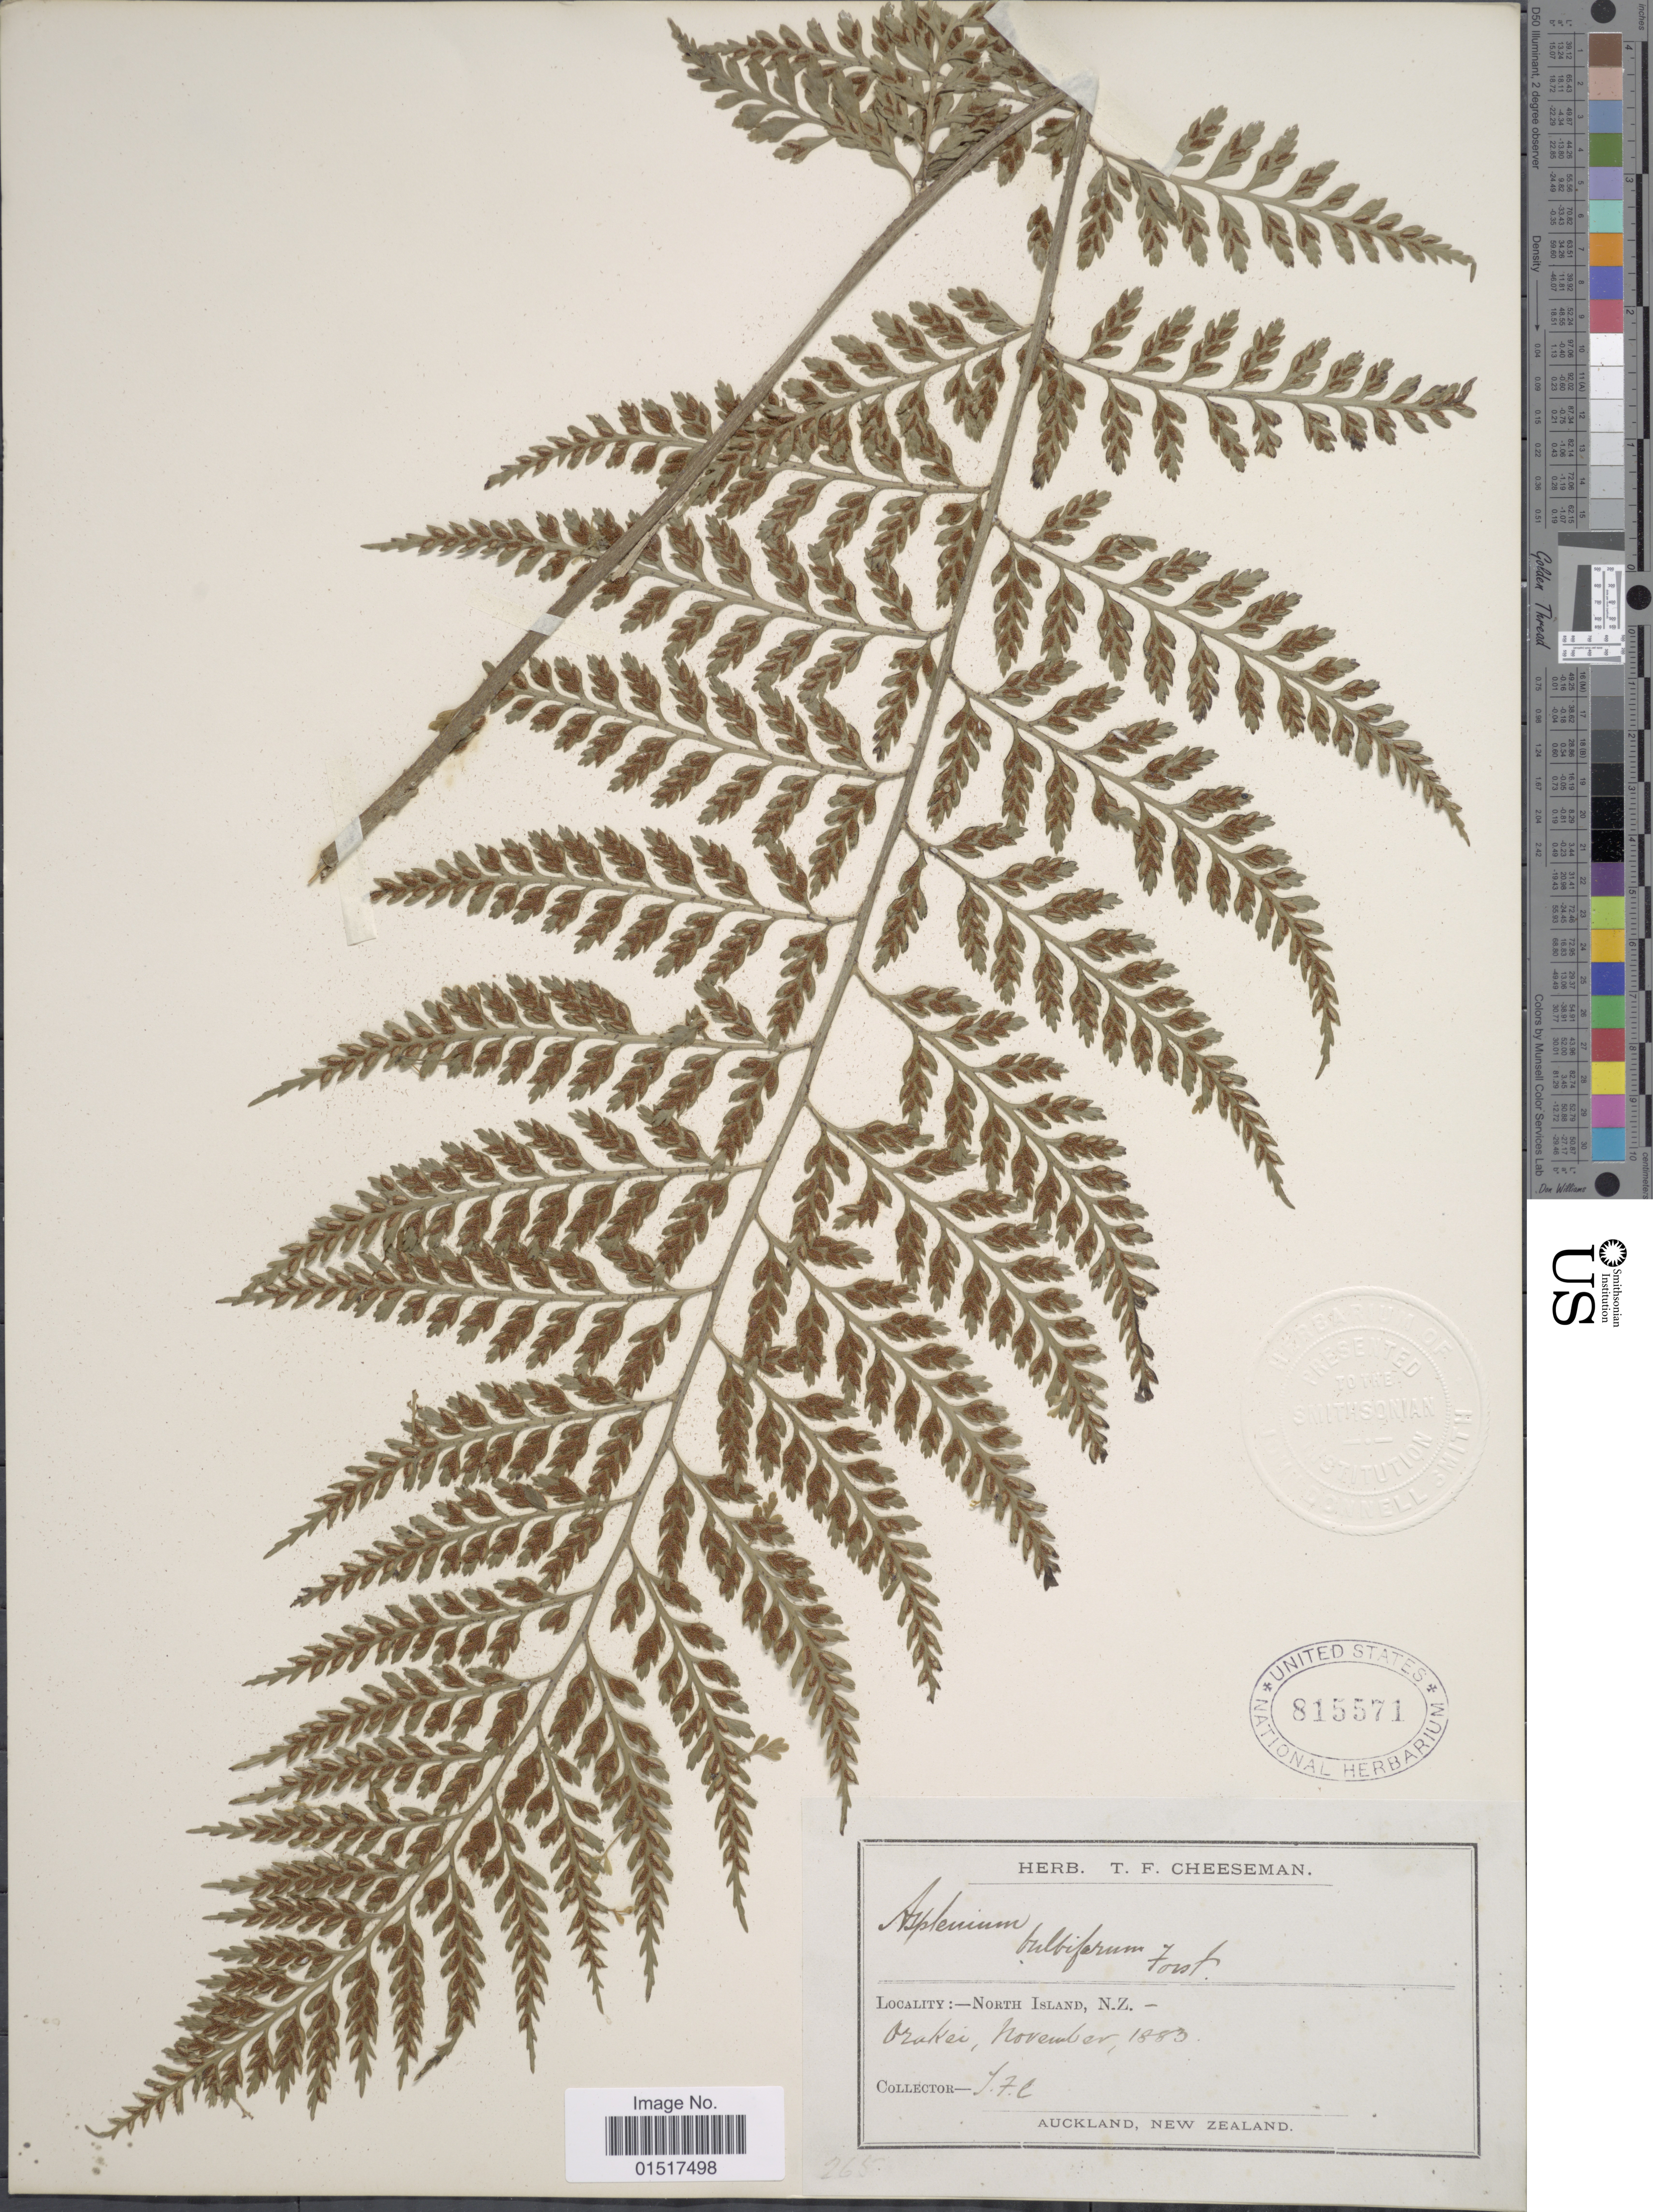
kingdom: Plantae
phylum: Tracheophyta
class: Polypodiopsida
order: Polypodiales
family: Aspleniaceae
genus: Asplenium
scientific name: Asplenium bulbiferum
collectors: T. F. Cheeseman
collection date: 1883-11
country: New Zealand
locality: North Island, N.Z.- Orakei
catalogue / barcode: US 815571